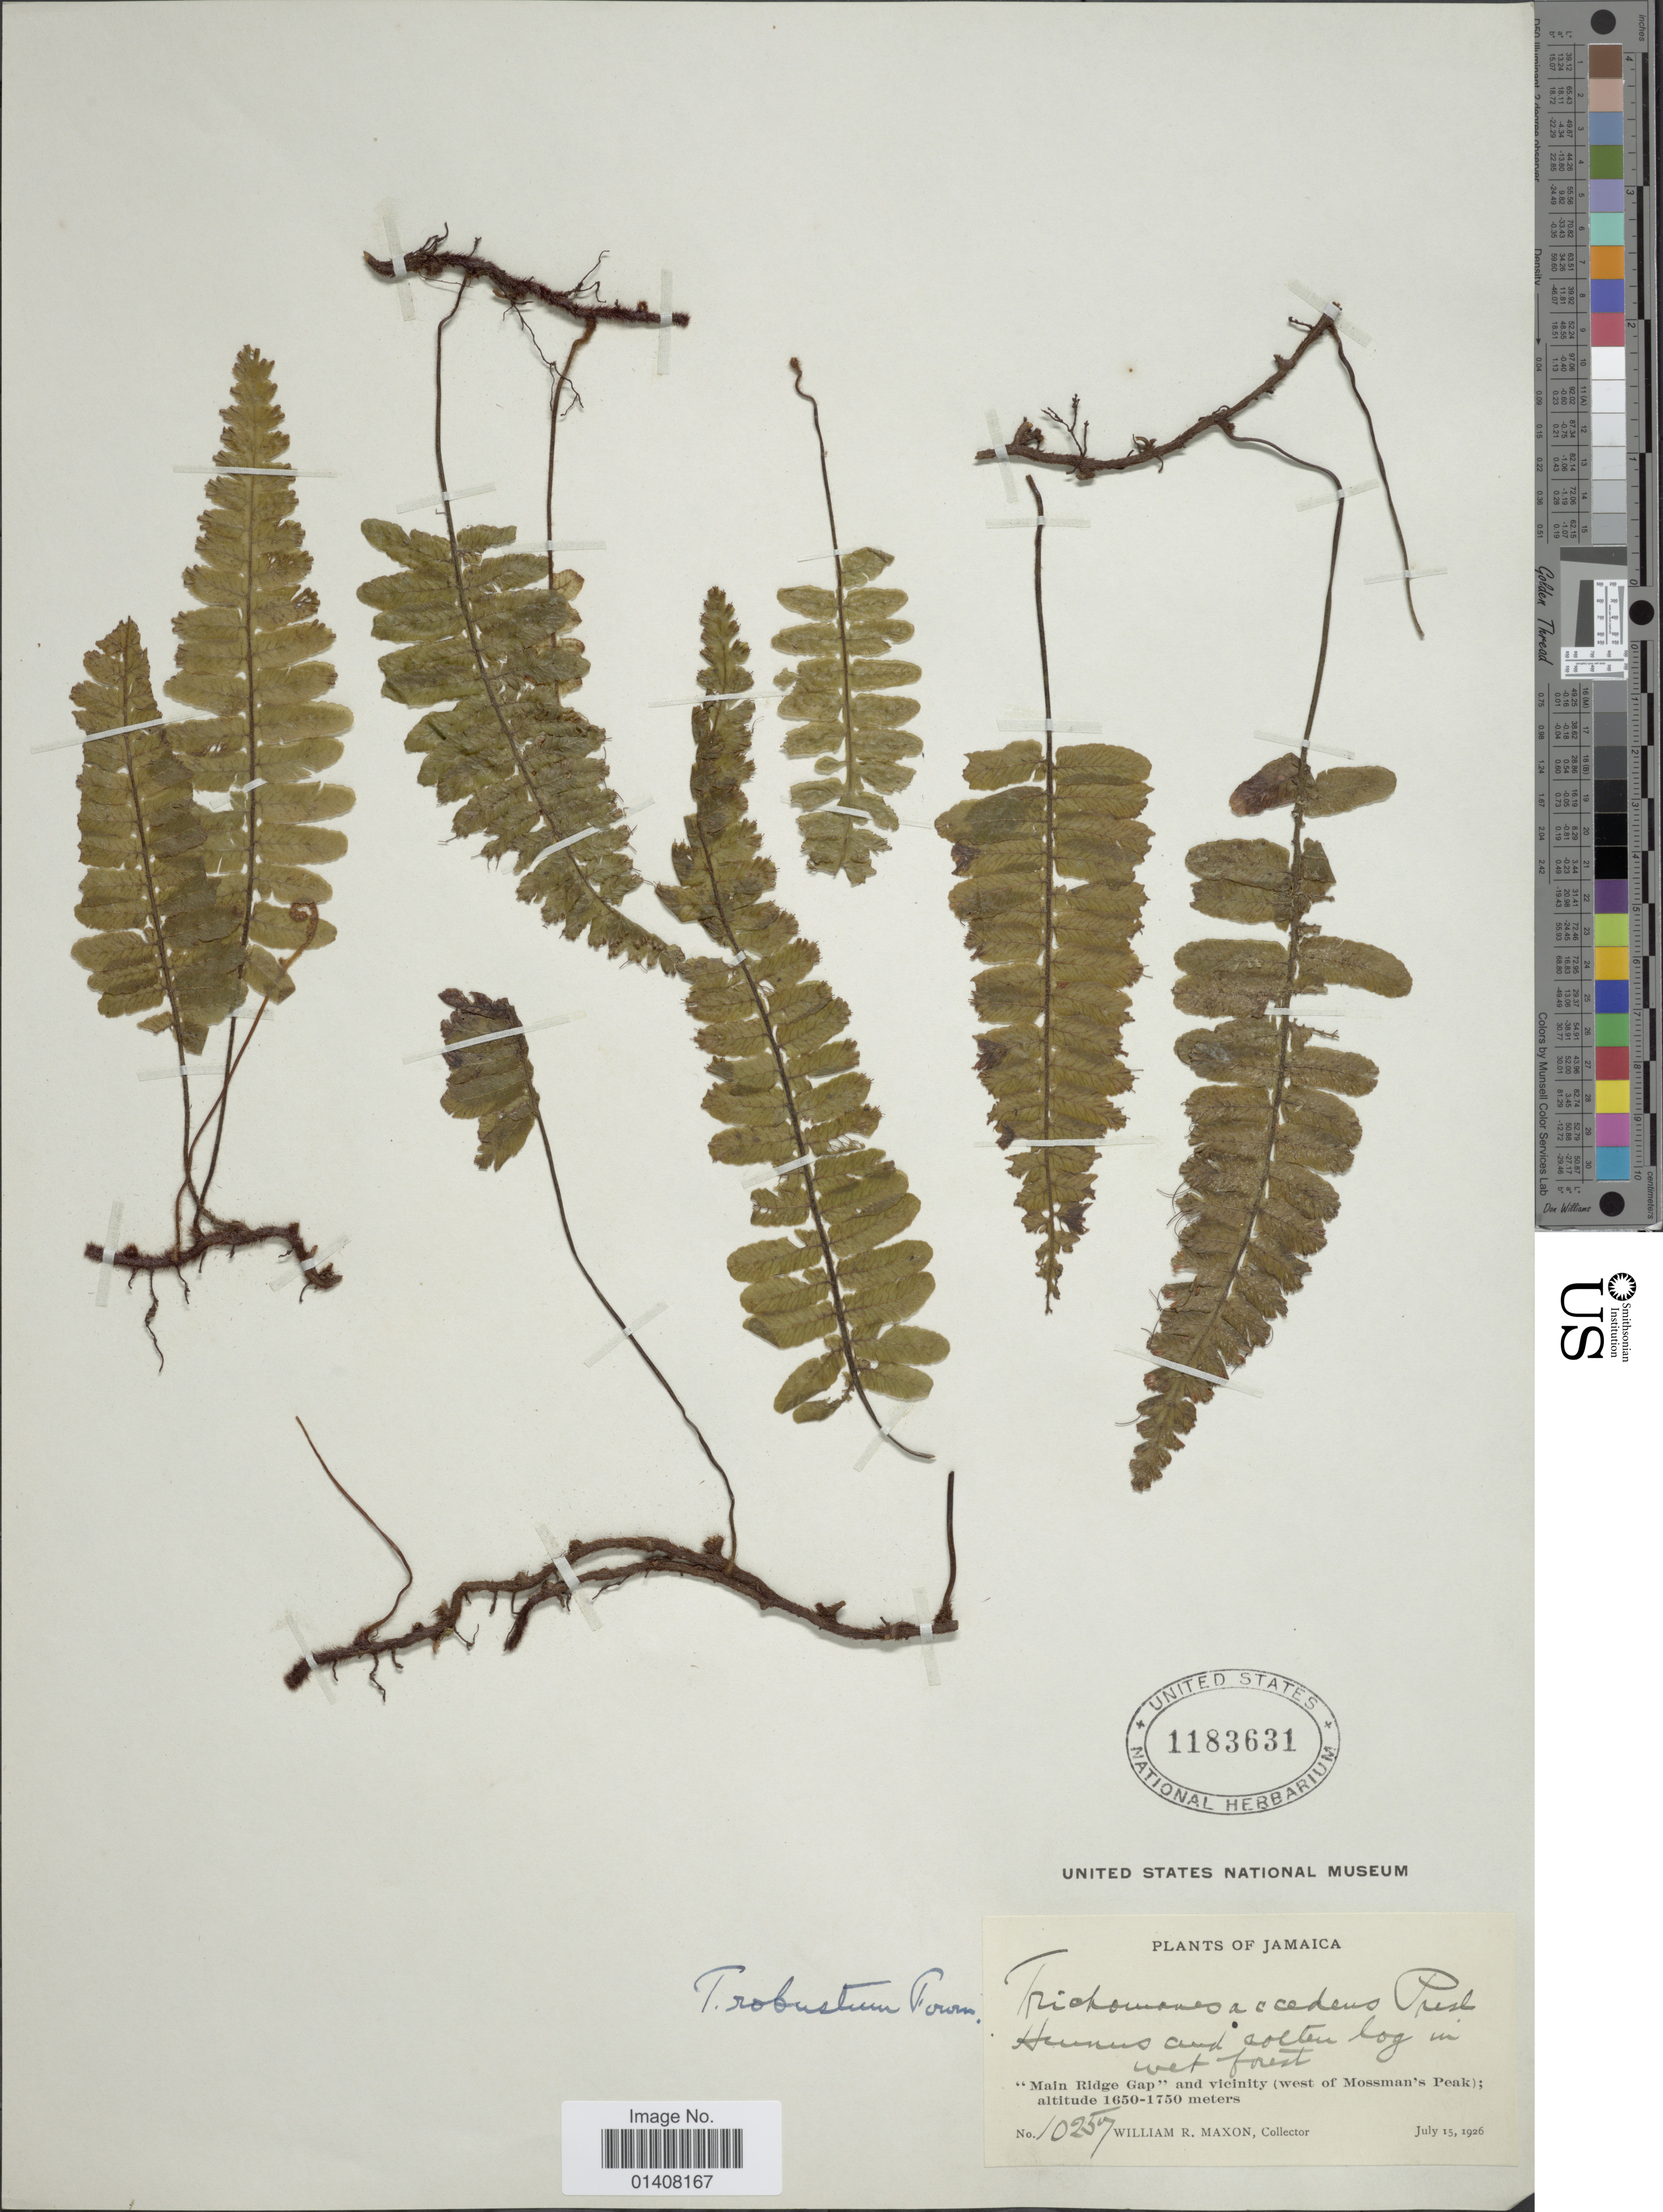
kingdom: Plantae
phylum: Tracheophyta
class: Polypodiopsida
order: Hymenophyllales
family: Hymenophyllaceae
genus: Trichomanes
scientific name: Trichomanes robustum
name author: E. Fourn.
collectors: W. R. Maxon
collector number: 10257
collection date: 1926-07-15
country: Jamaica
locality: Main Ridge Gap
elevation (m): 1650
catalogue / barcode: US 1183631